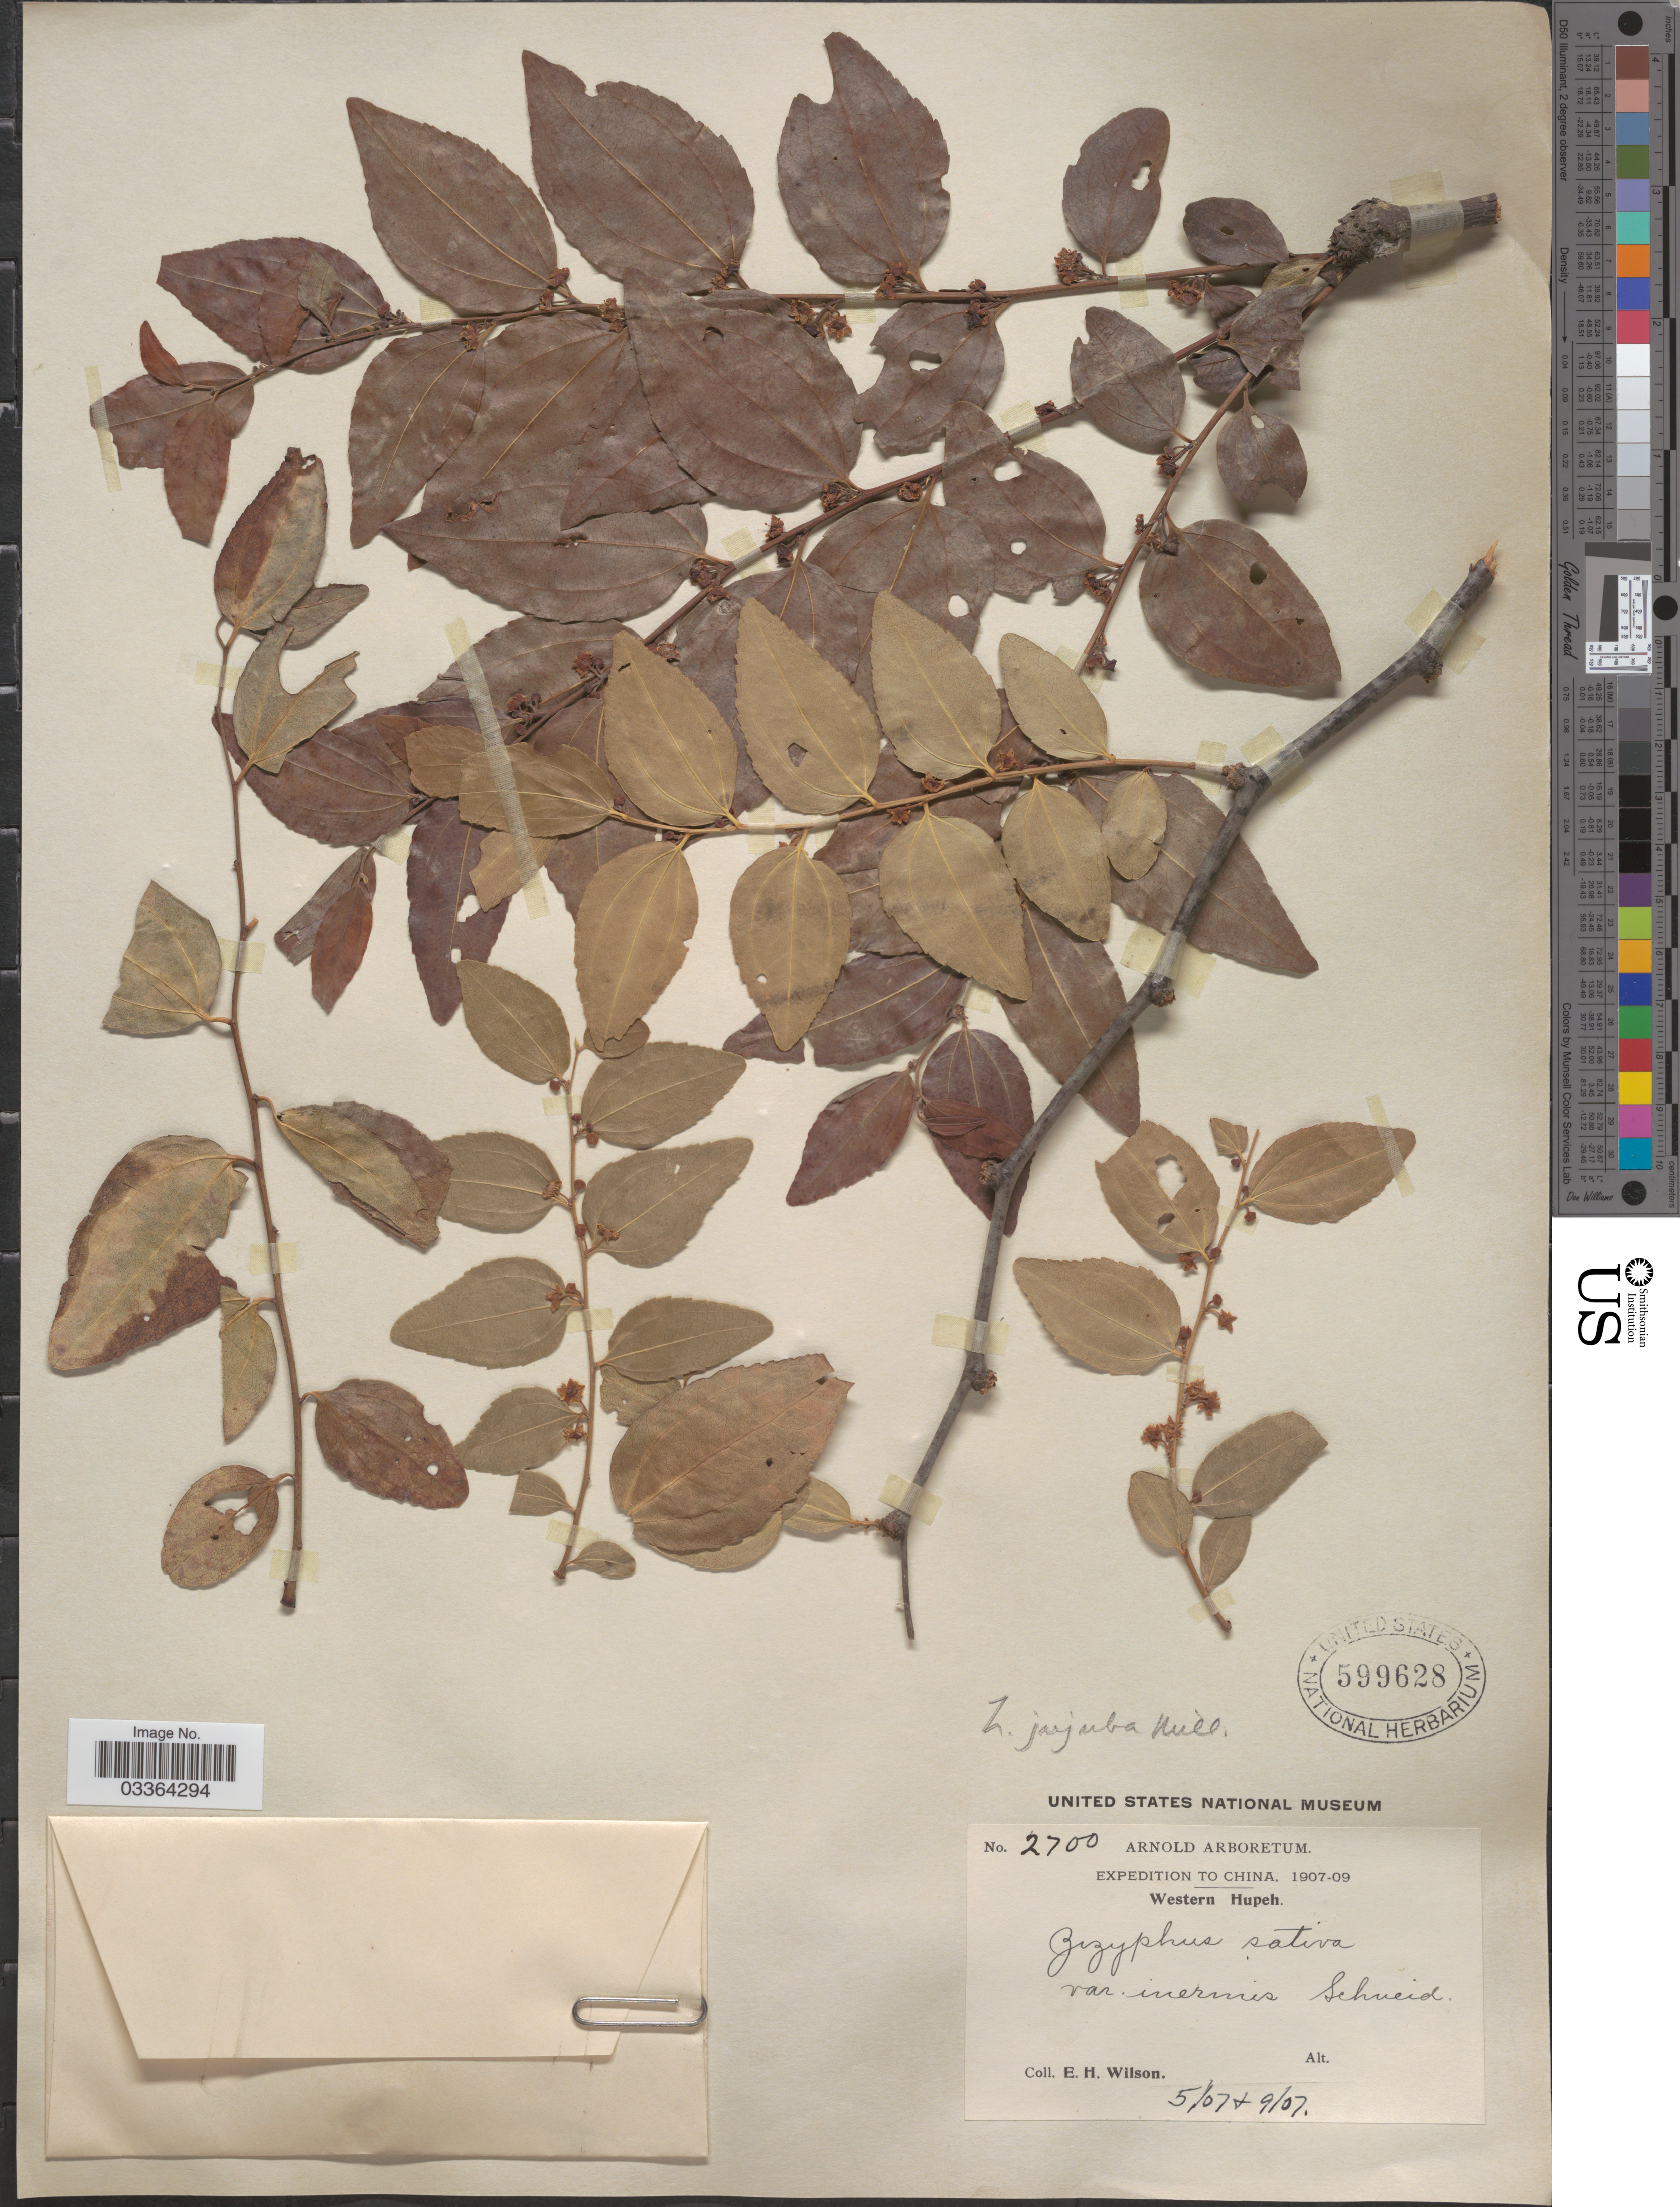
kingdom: Plantae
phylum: Tracheophyta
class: Magnoliopsida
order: Rosales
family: Rhamnaceae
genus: Ziziphus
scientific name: Ziziphus jujuba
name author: Mill.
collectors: E. Wilson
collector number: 2700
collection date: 1907-05/1907-09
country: China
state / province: Hubei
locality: Western Hupeh.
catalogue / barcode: US 599628